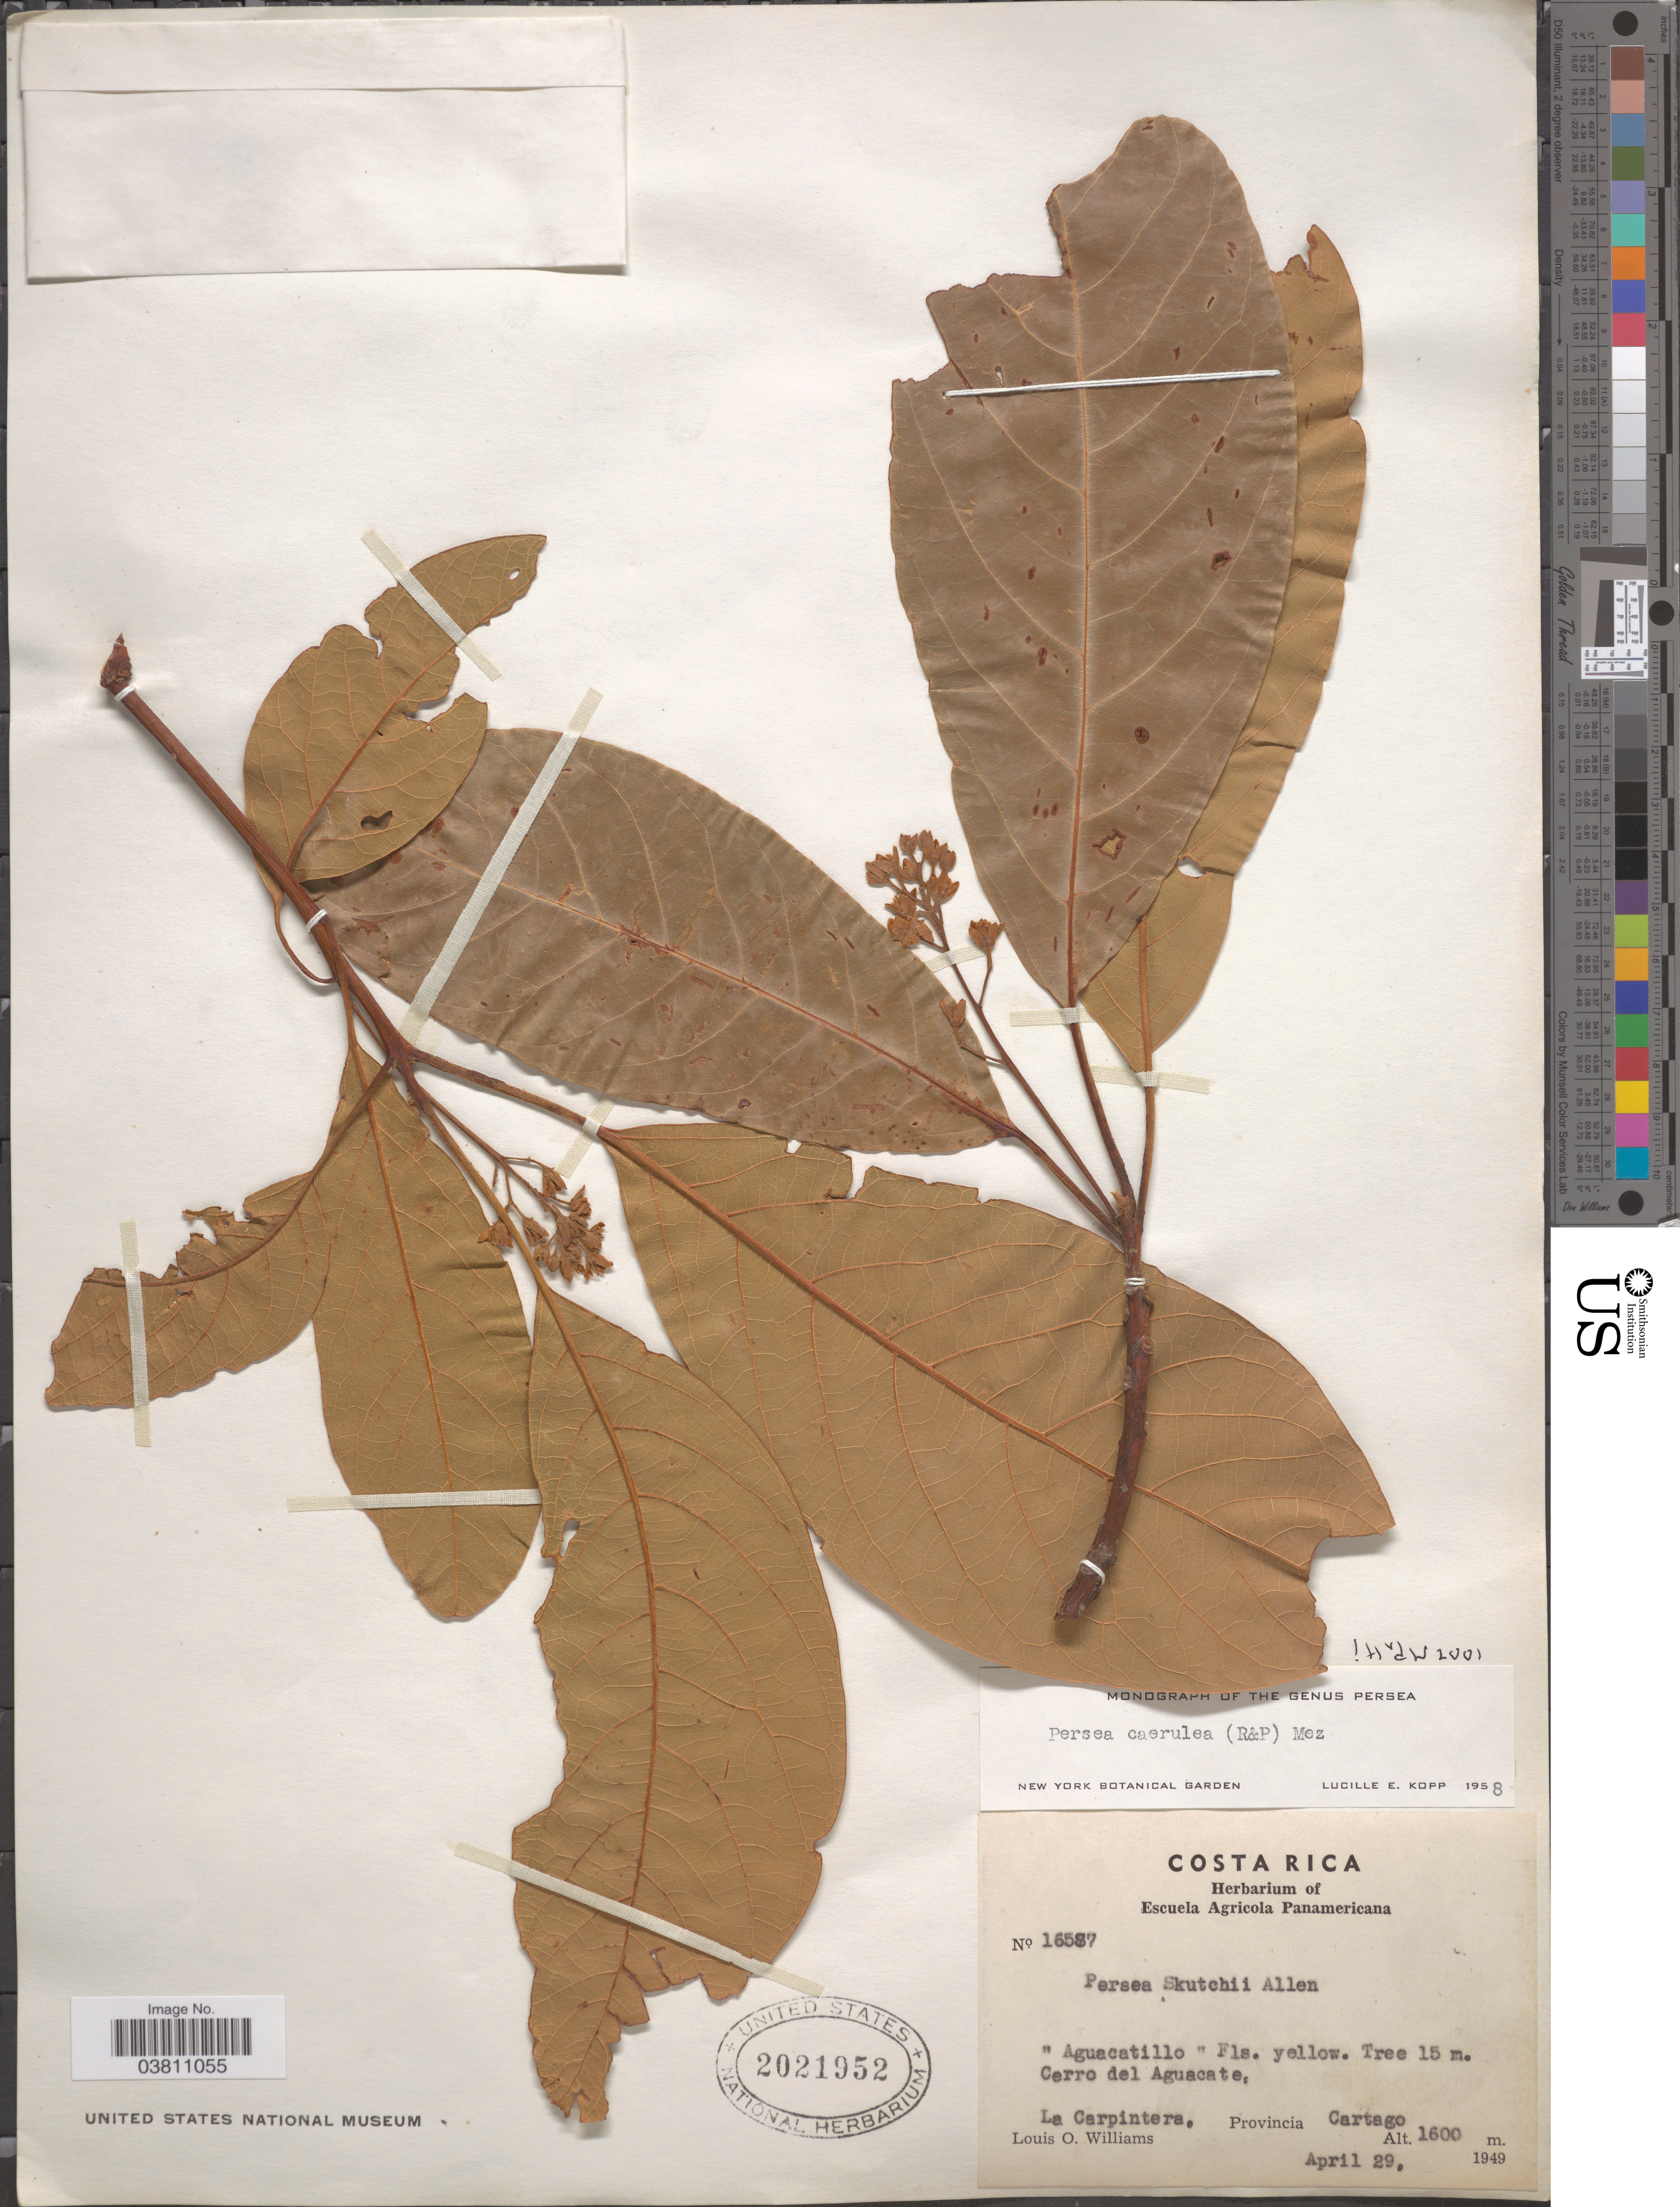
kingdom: Plantae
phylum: Tracheophyta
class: Magnoliopsida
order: Laurales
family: Lauraceae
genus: Persea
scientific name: Persea caerulea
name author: (Ruiz & Pav.) Mez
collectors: L. O. Williams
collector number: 16587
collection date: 1949-04-29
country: Costa Rica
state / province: Cartago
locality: Cerro del Aguacate, La Carpintera.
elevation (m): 1600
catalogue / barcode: US 2021952